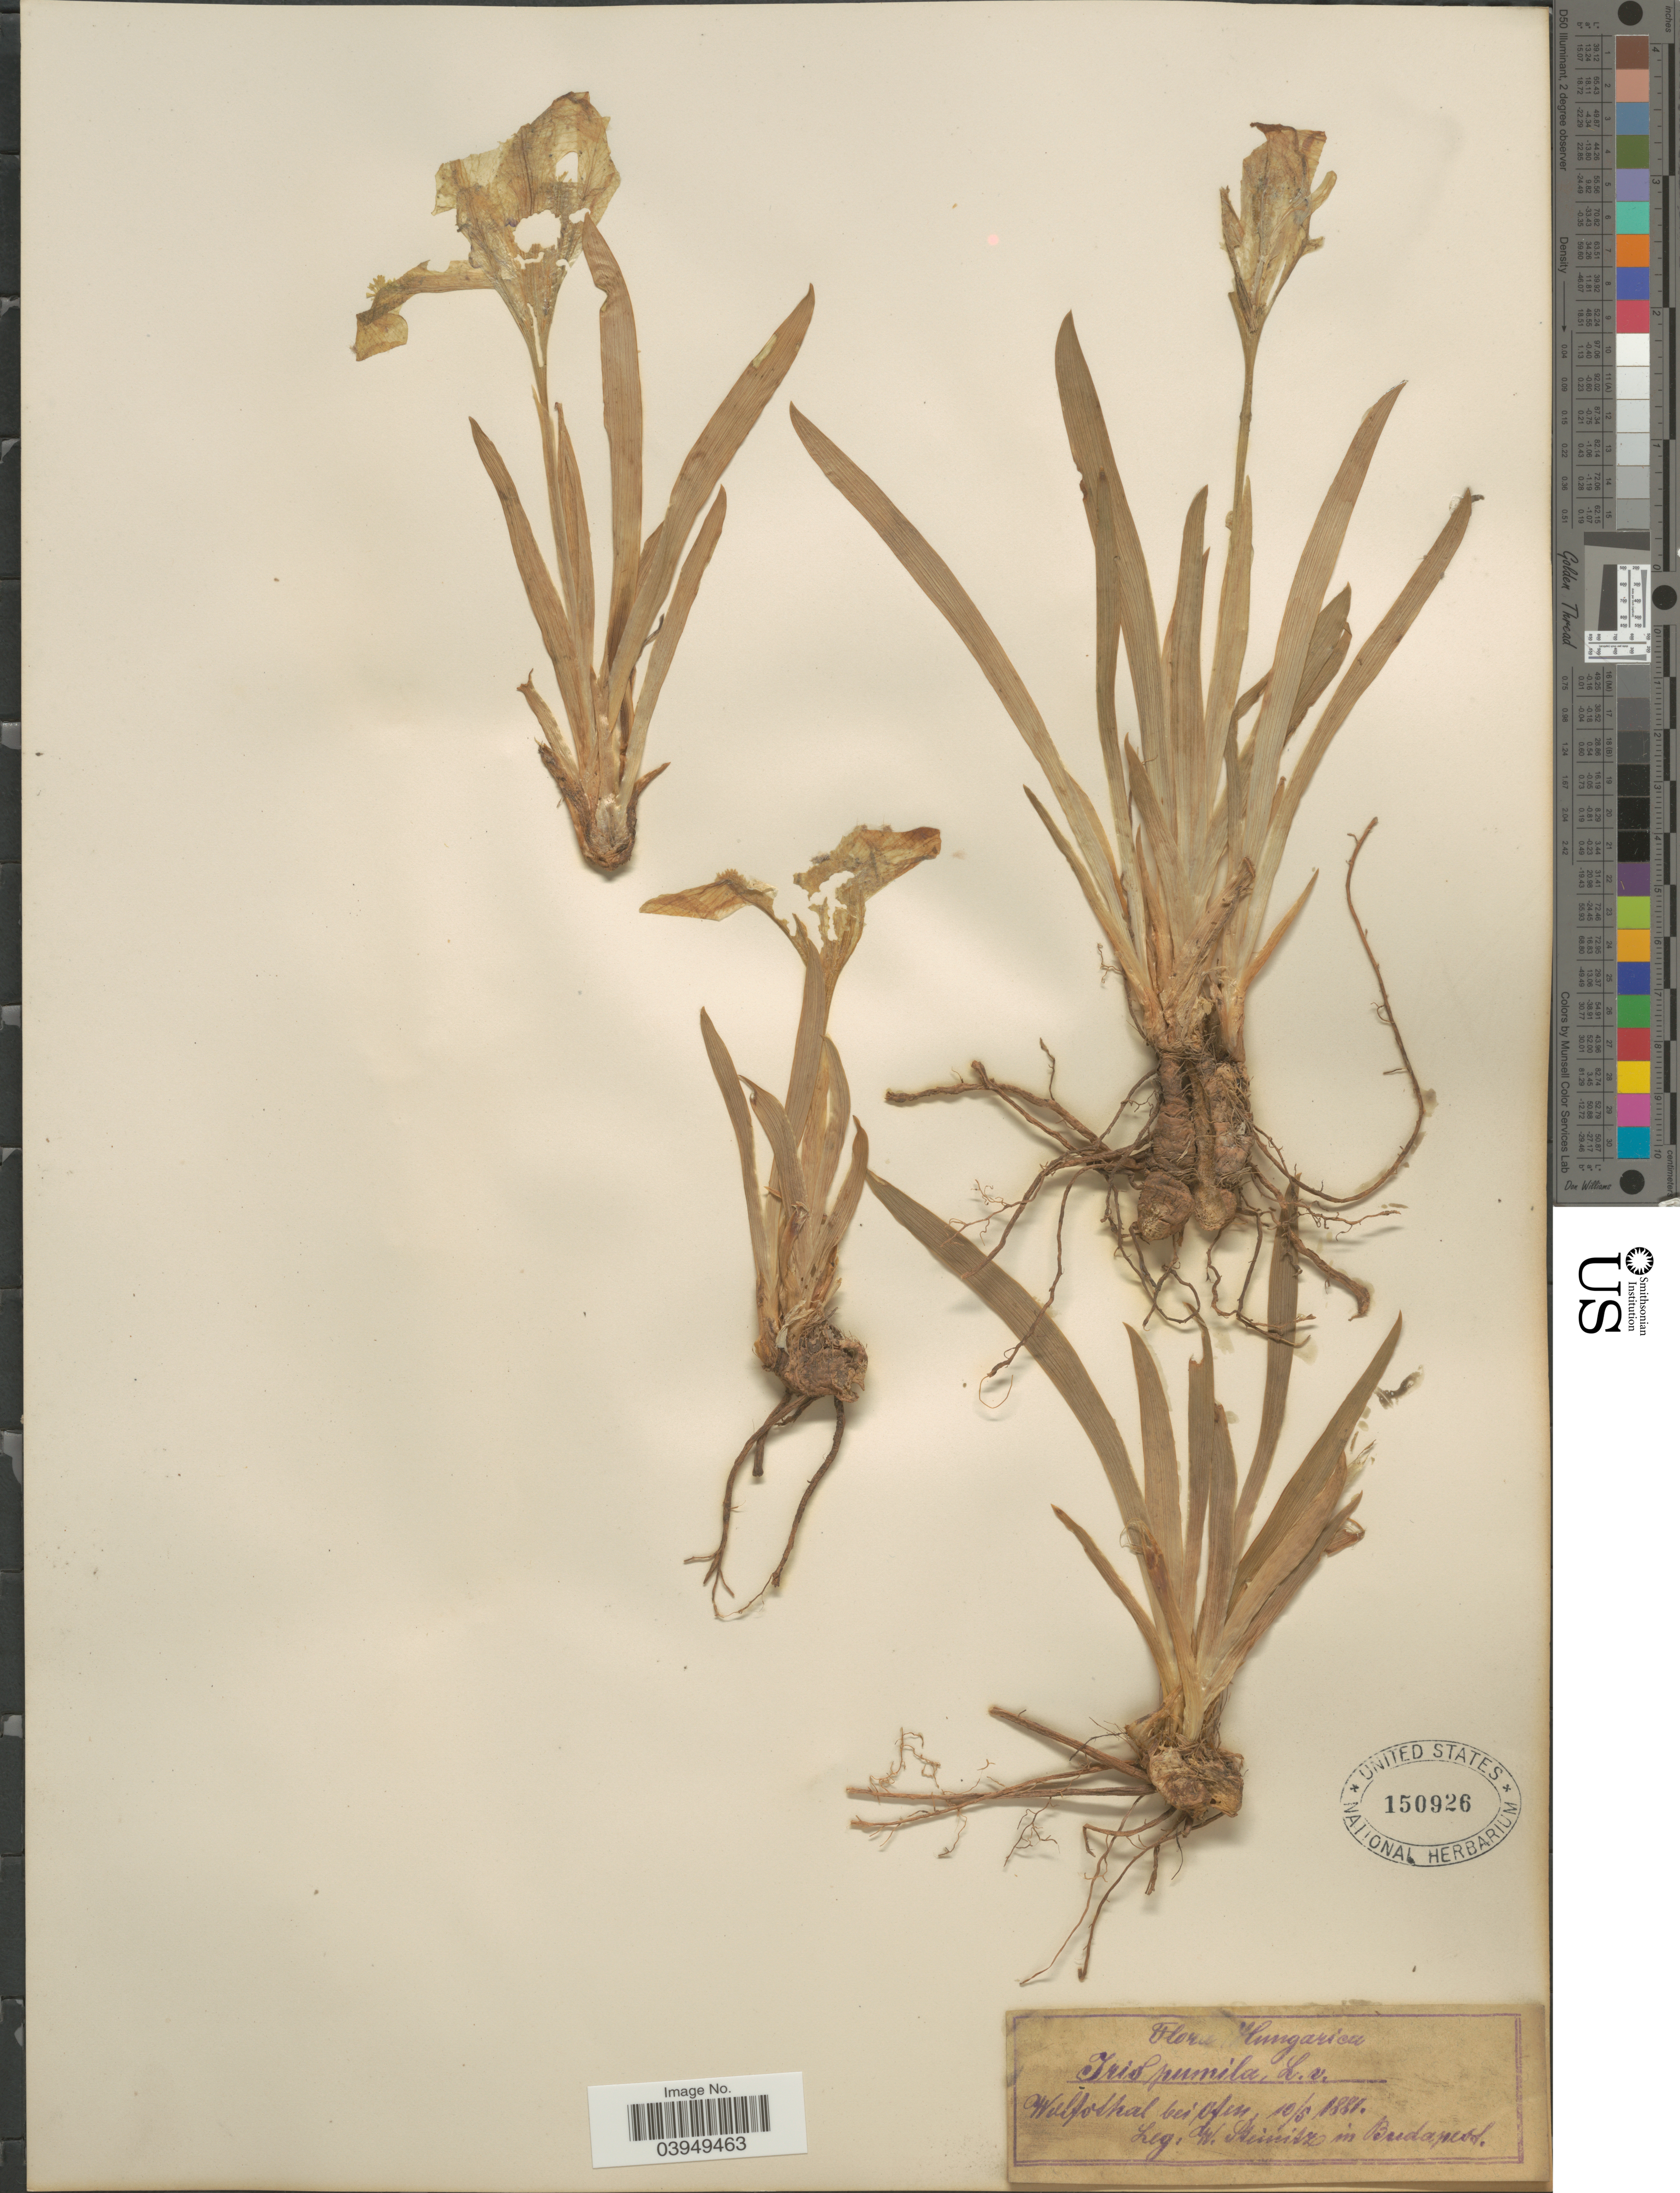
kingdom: Plantae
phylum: Tracheophyta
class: Liliopsida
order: Asparagales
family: Iridaceae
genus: Iris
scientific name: Iris pumila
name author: L.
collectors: W. Steinitz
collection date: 1881-05-10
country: Hungary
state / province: Budapest, Capital District of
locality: Hungarica. Wulfsthal bei Ofen.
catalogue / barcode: US 150926